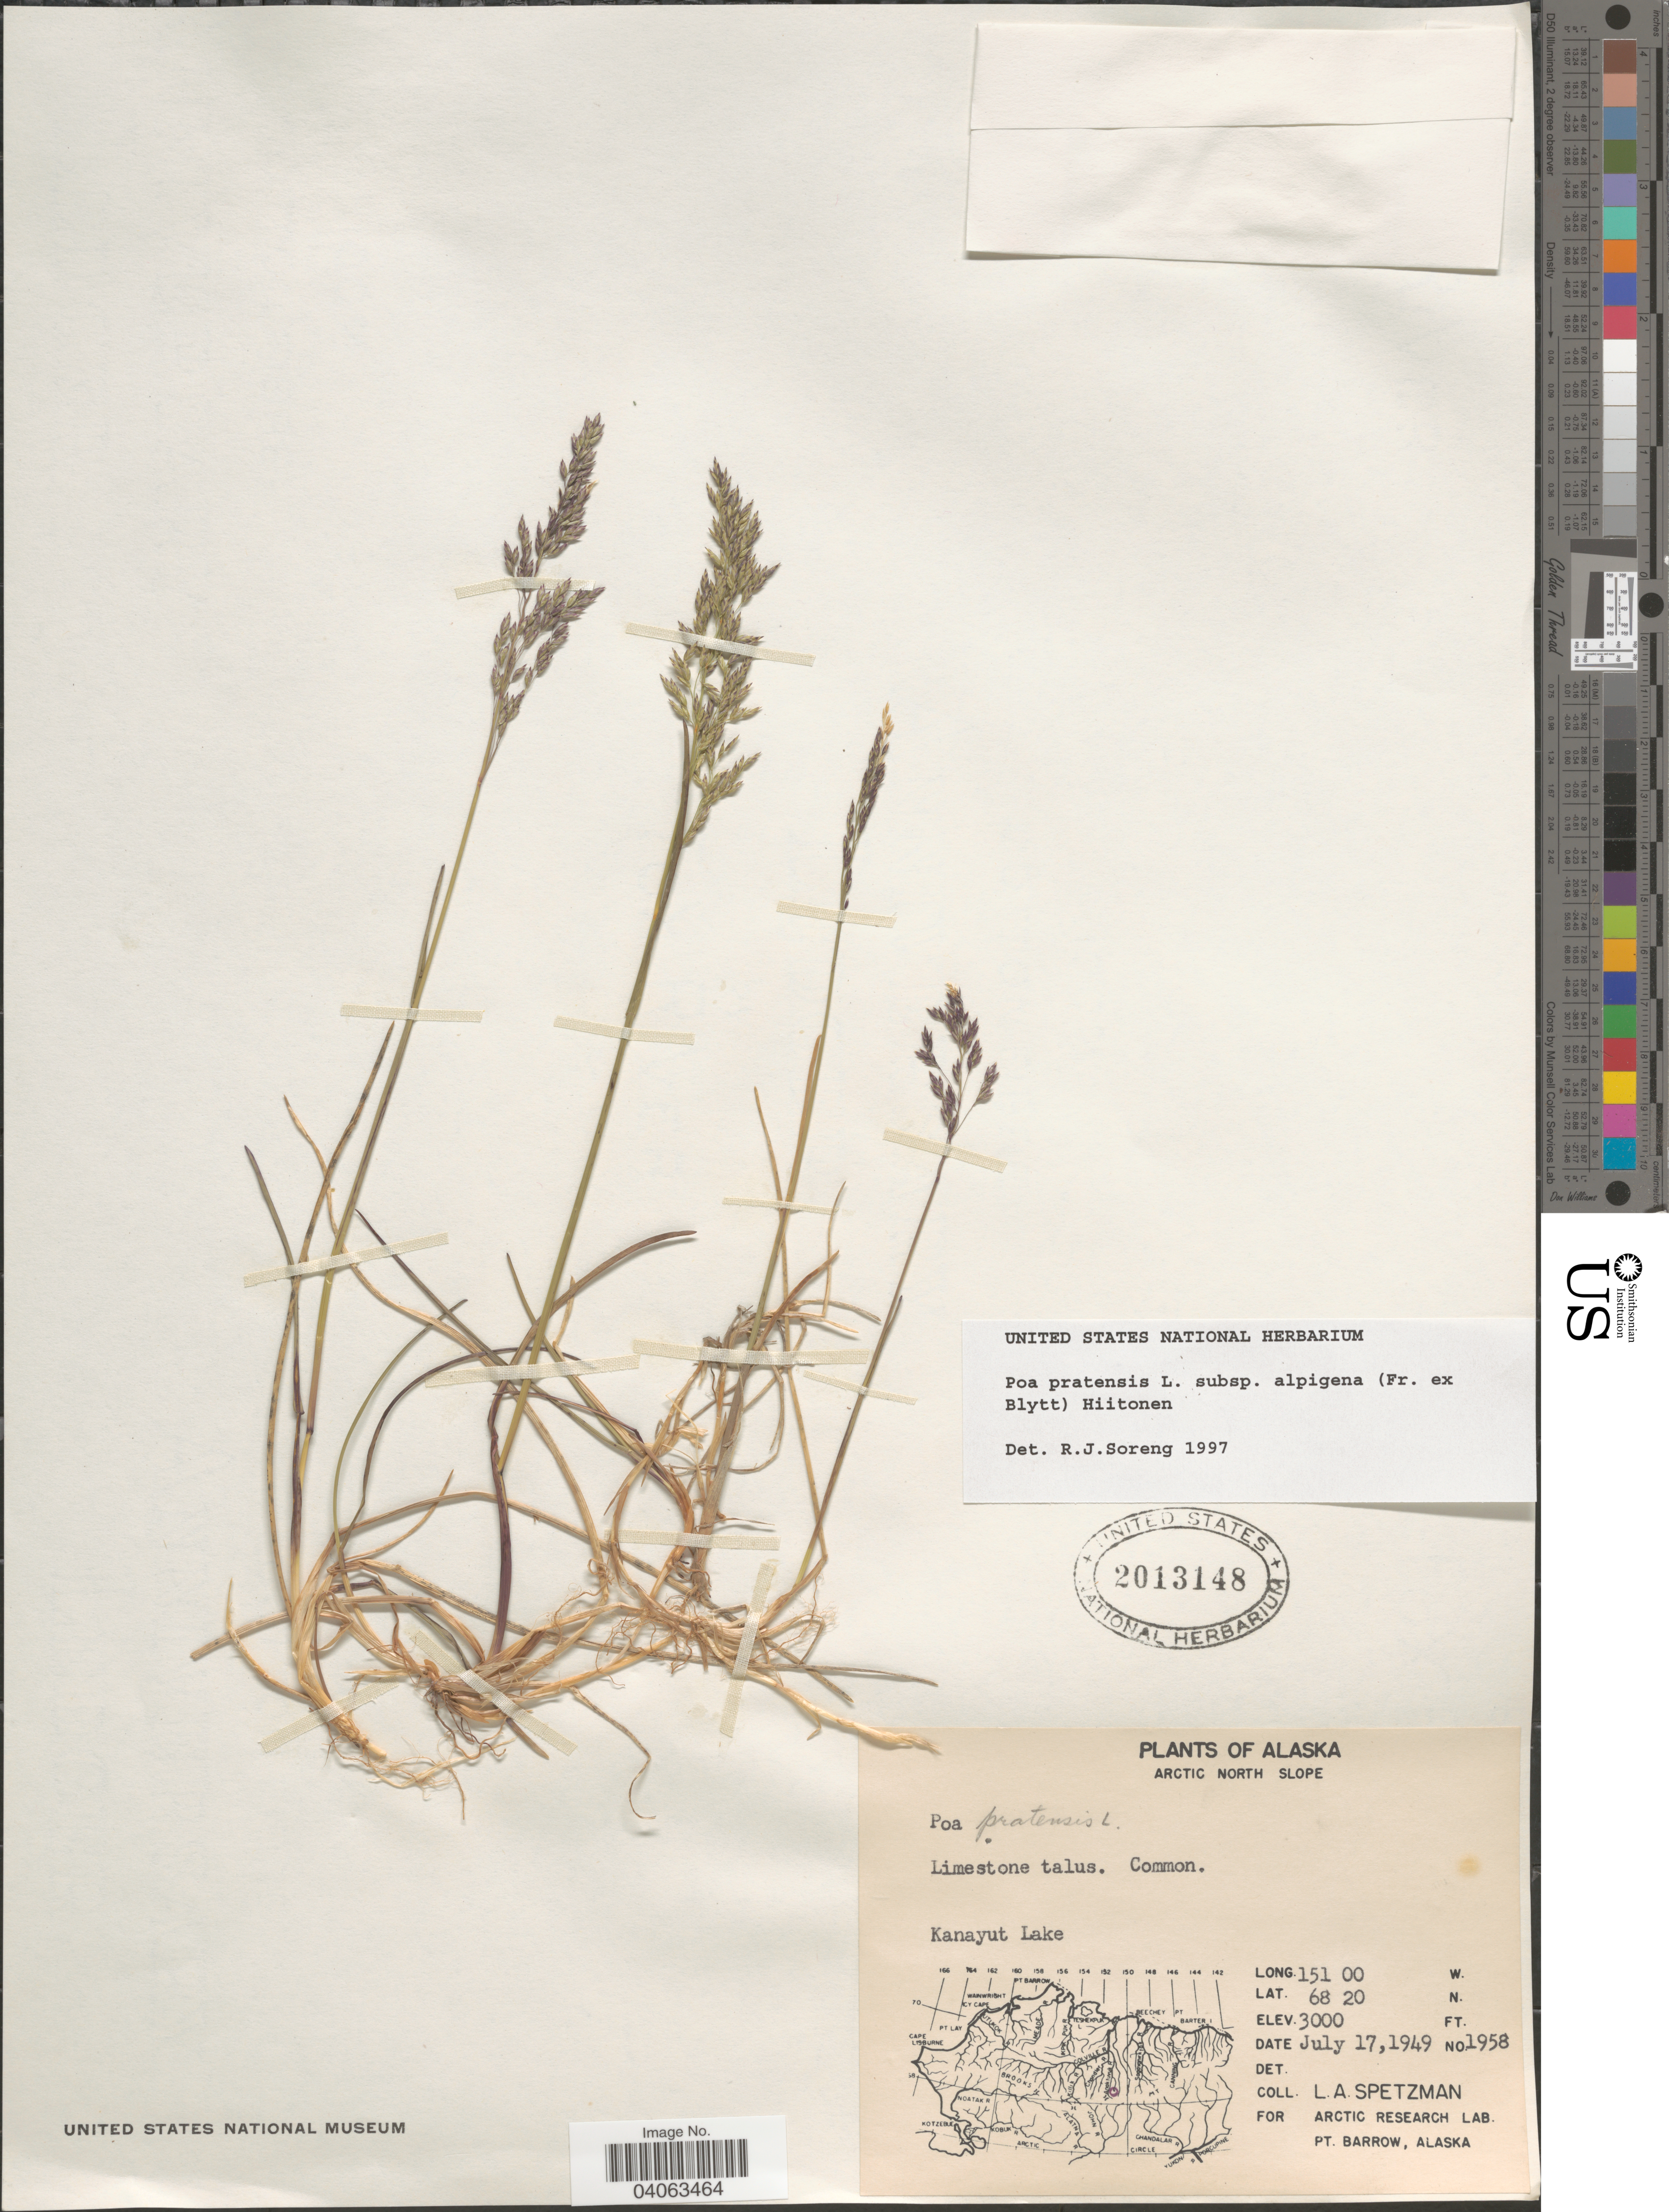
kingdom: Plantae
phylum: Tracheophyta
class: Liliopsida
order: Poales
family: Poaceae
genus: Poa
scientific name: Poa pratensis subsp. alpigena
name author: (Lindm.) Hiitonen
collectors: L. Spetzman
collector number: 1958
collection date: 1949-07-17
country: United States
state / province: Alaska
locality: Arctic North Slope. Kanayut Lake.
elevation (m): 914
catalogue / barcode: US 2013148